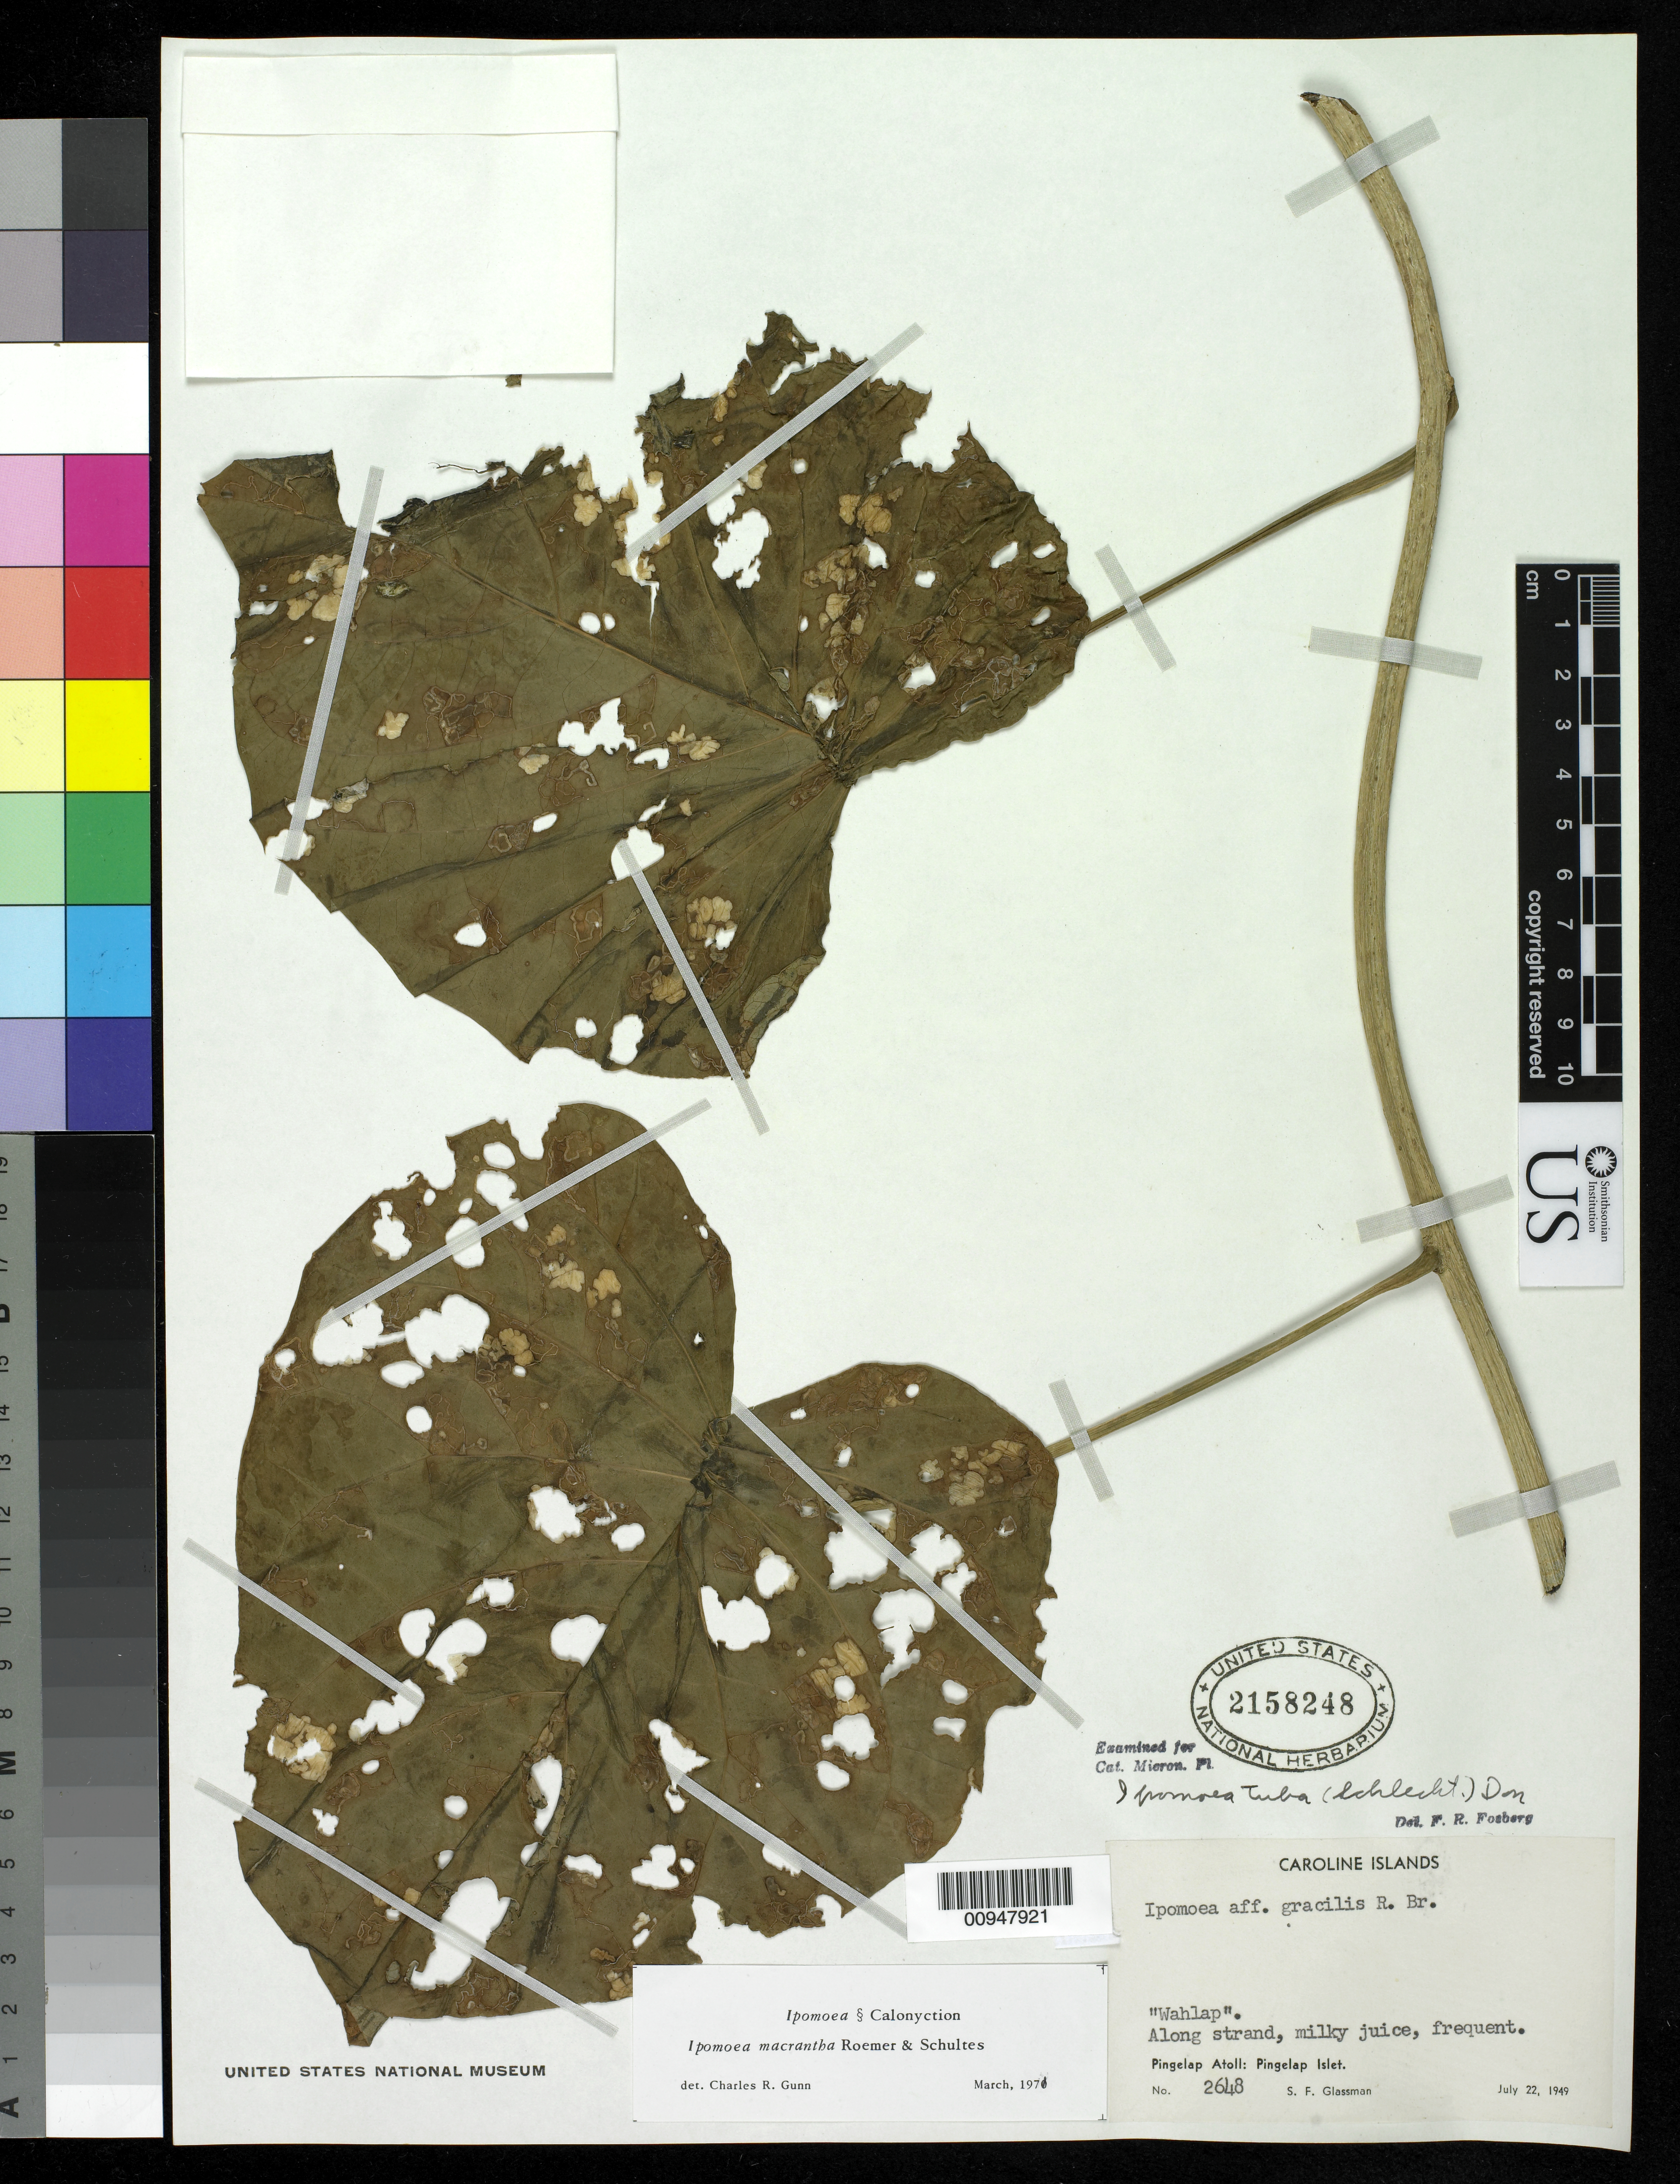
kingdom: Plantae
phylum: Tracheophyta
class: Magnoliopsida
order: Solanales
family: Convolvulaceae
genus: Ipomoea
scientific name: Ipomoea violacea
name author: L.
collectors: S. F. Glassman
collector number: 2648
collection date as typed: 22 Jul 1949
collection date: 1949-07-22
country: Micronesia, Federated States of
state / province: Pohnpei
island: Pingelap Atoll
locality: Along strand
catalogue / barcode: US 2158248